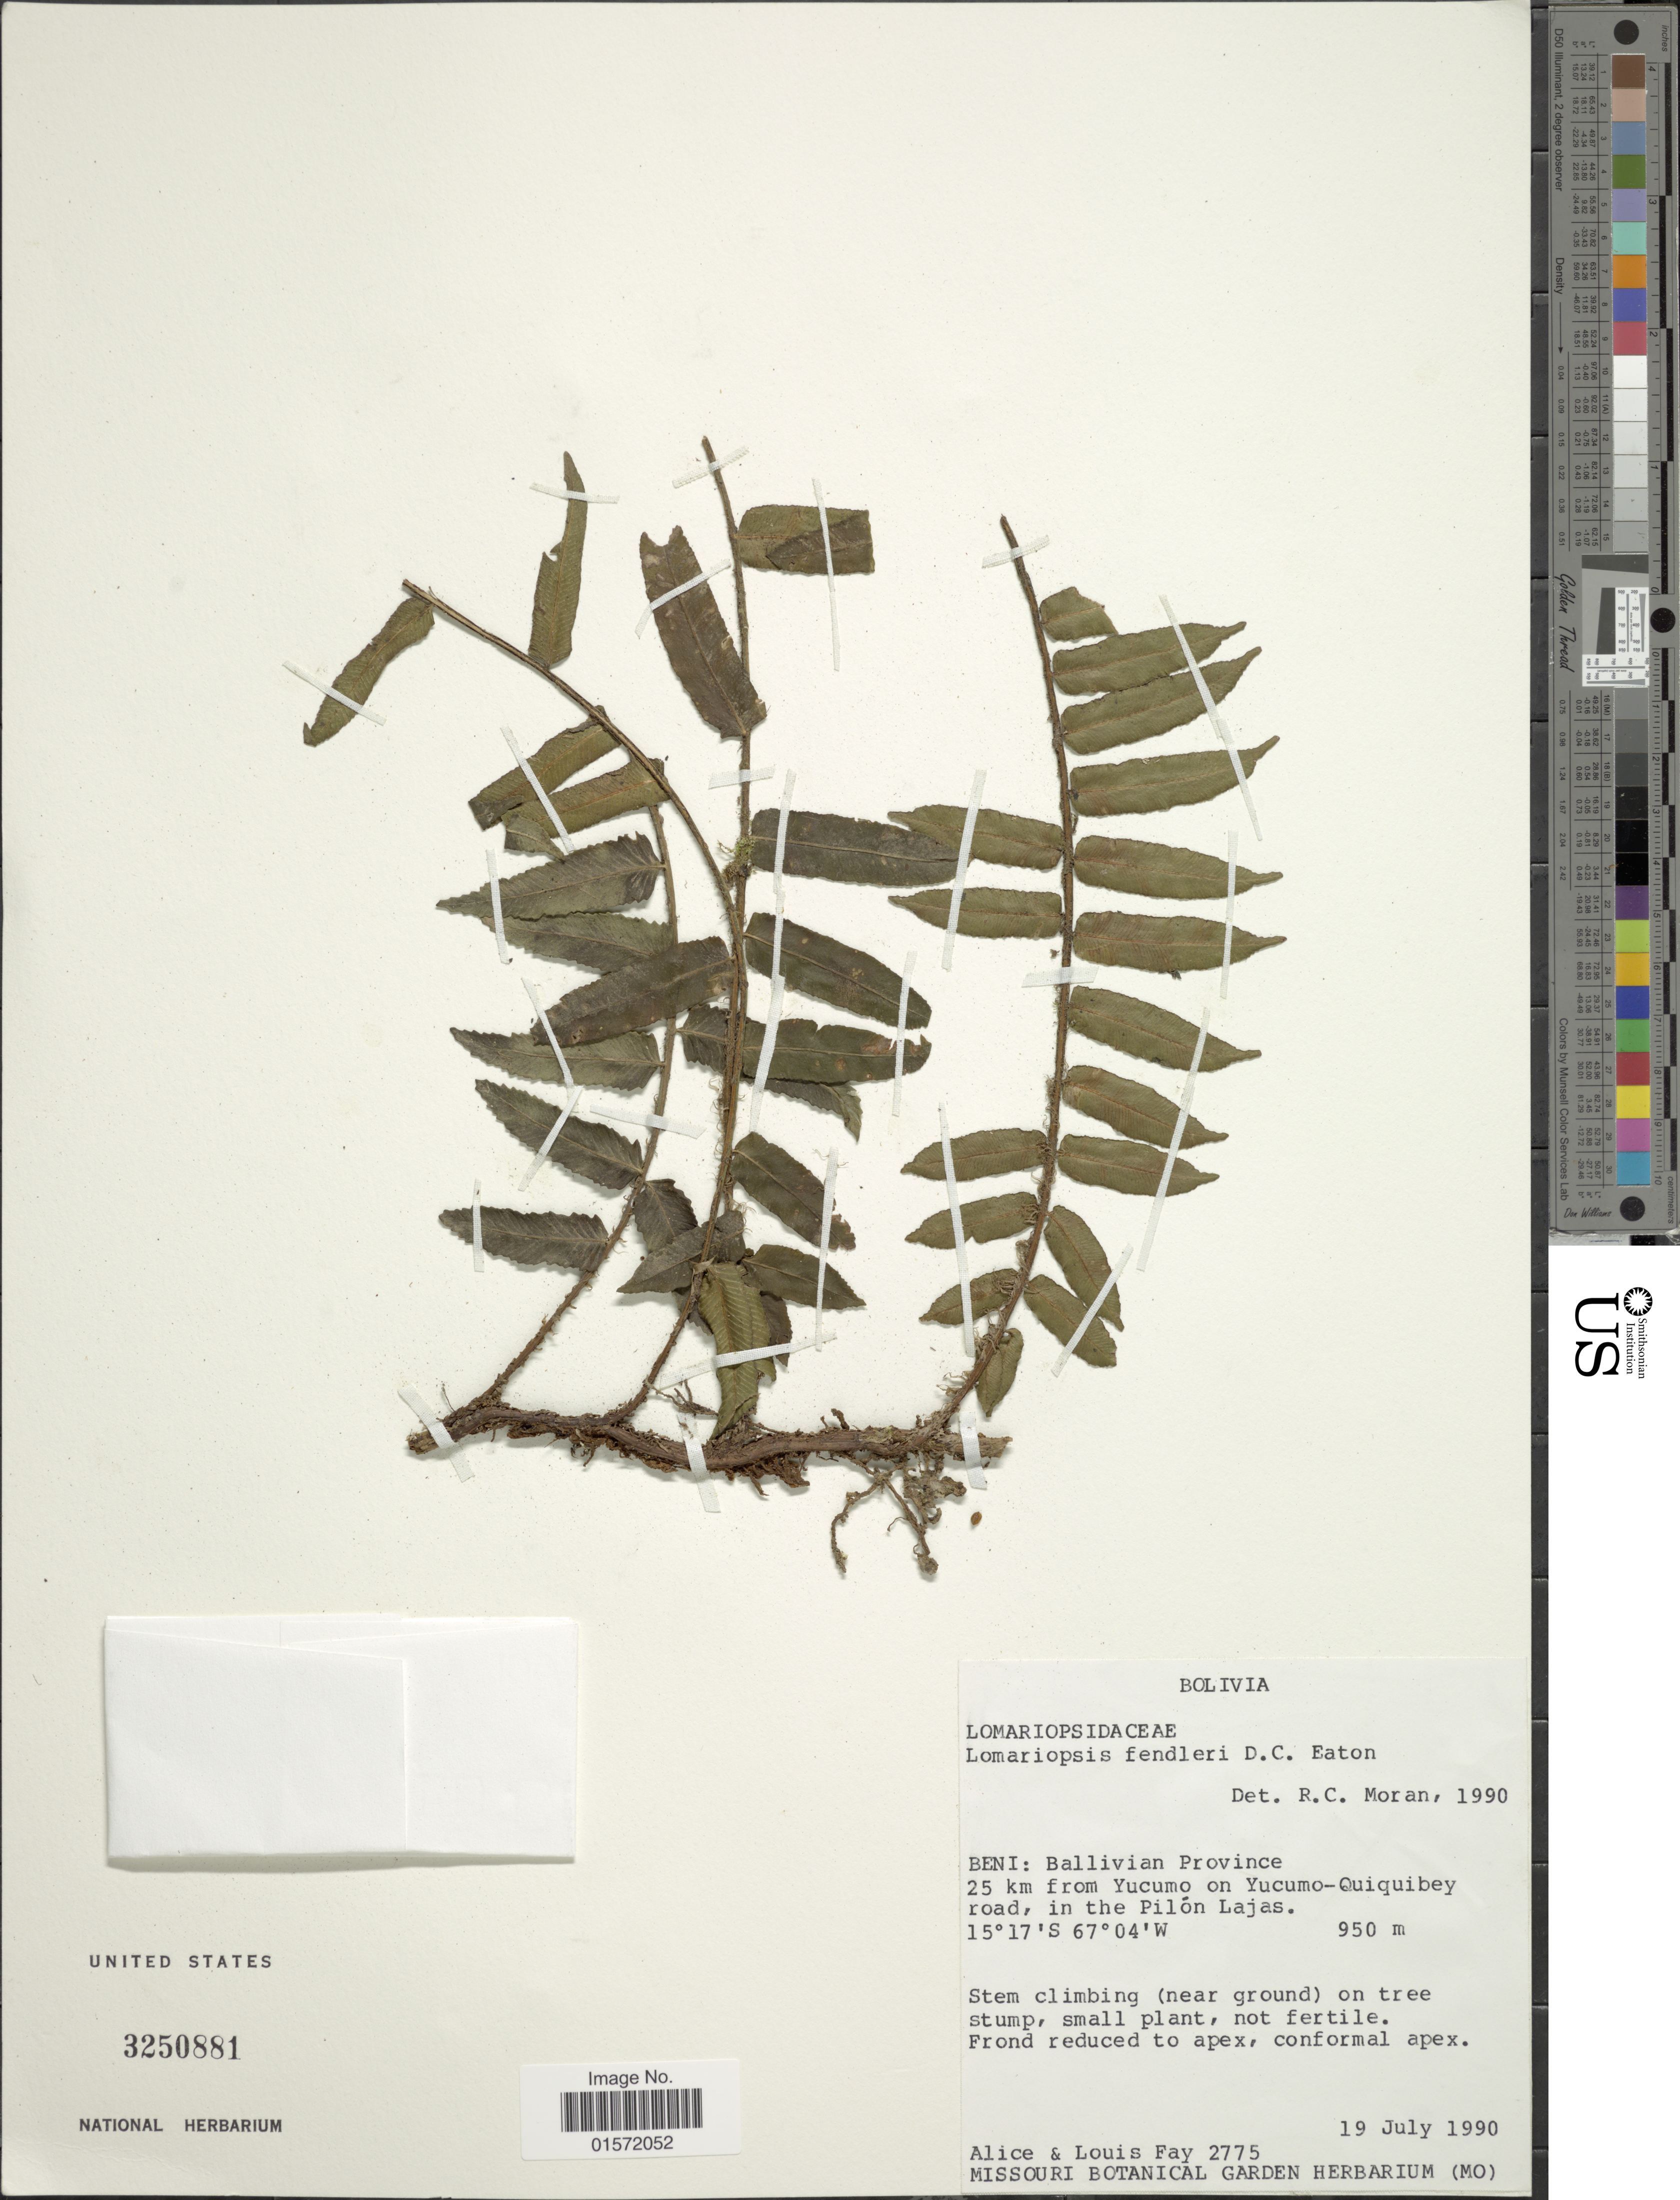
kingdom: Plantae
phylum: Tracheophyta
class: Polypodiopsida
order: Polypodiales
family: Lomariopsidaceae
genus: Lomariopsis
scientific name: Lomariopsis fendleri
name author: D.C. Eaton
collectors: A. Fay & L. Fay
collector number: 2775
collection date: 1990-07-19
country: Bolivia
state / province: Beni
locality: Ballivian province, 25 km from Yucumo on Yucumo - Quiquibey road, in the Pilón Lajas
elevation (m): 950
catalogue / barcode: US 3250881